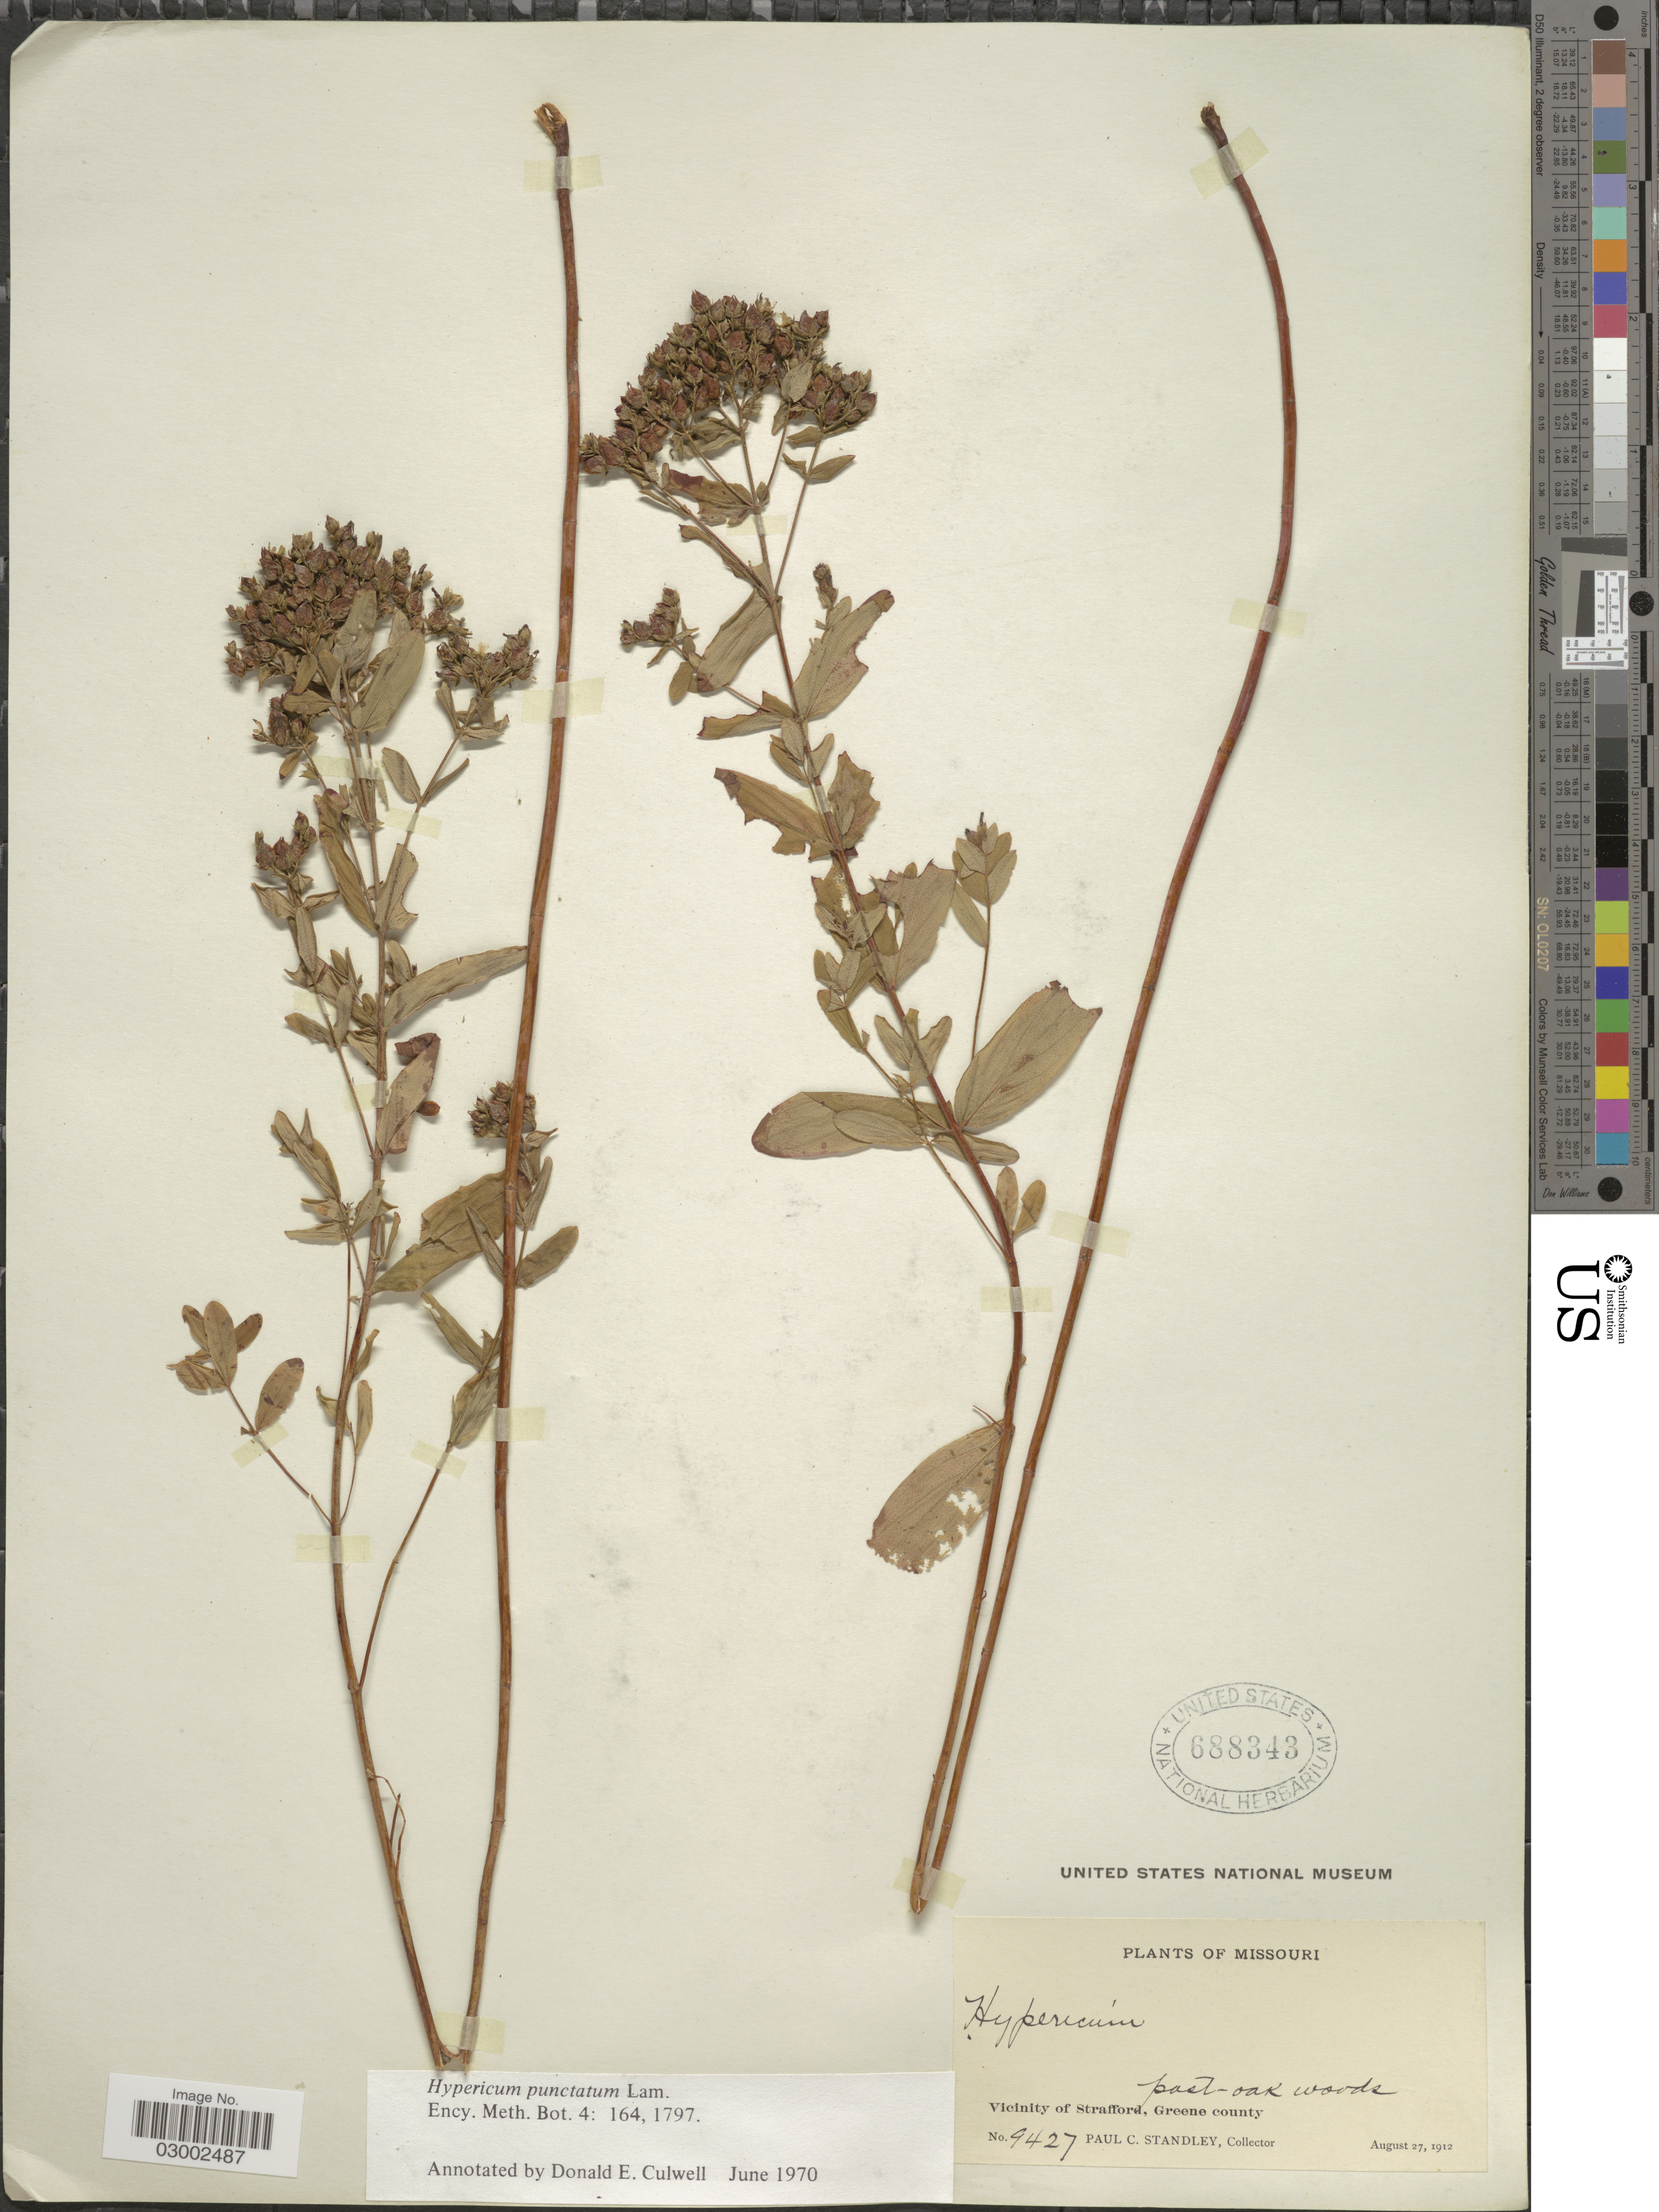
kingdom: Plantae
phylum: Tracheophyta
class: Magnoliopsida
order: Malpighiales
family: Hypericaceae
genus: Hypericum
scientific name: Hypericum punctatum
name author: Lam.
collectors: P. C. Standley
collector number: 9427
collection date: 1912-08-27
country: United States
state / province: Missouri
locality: Vicinity of Strafford, Greene county.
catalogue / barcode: US 688343